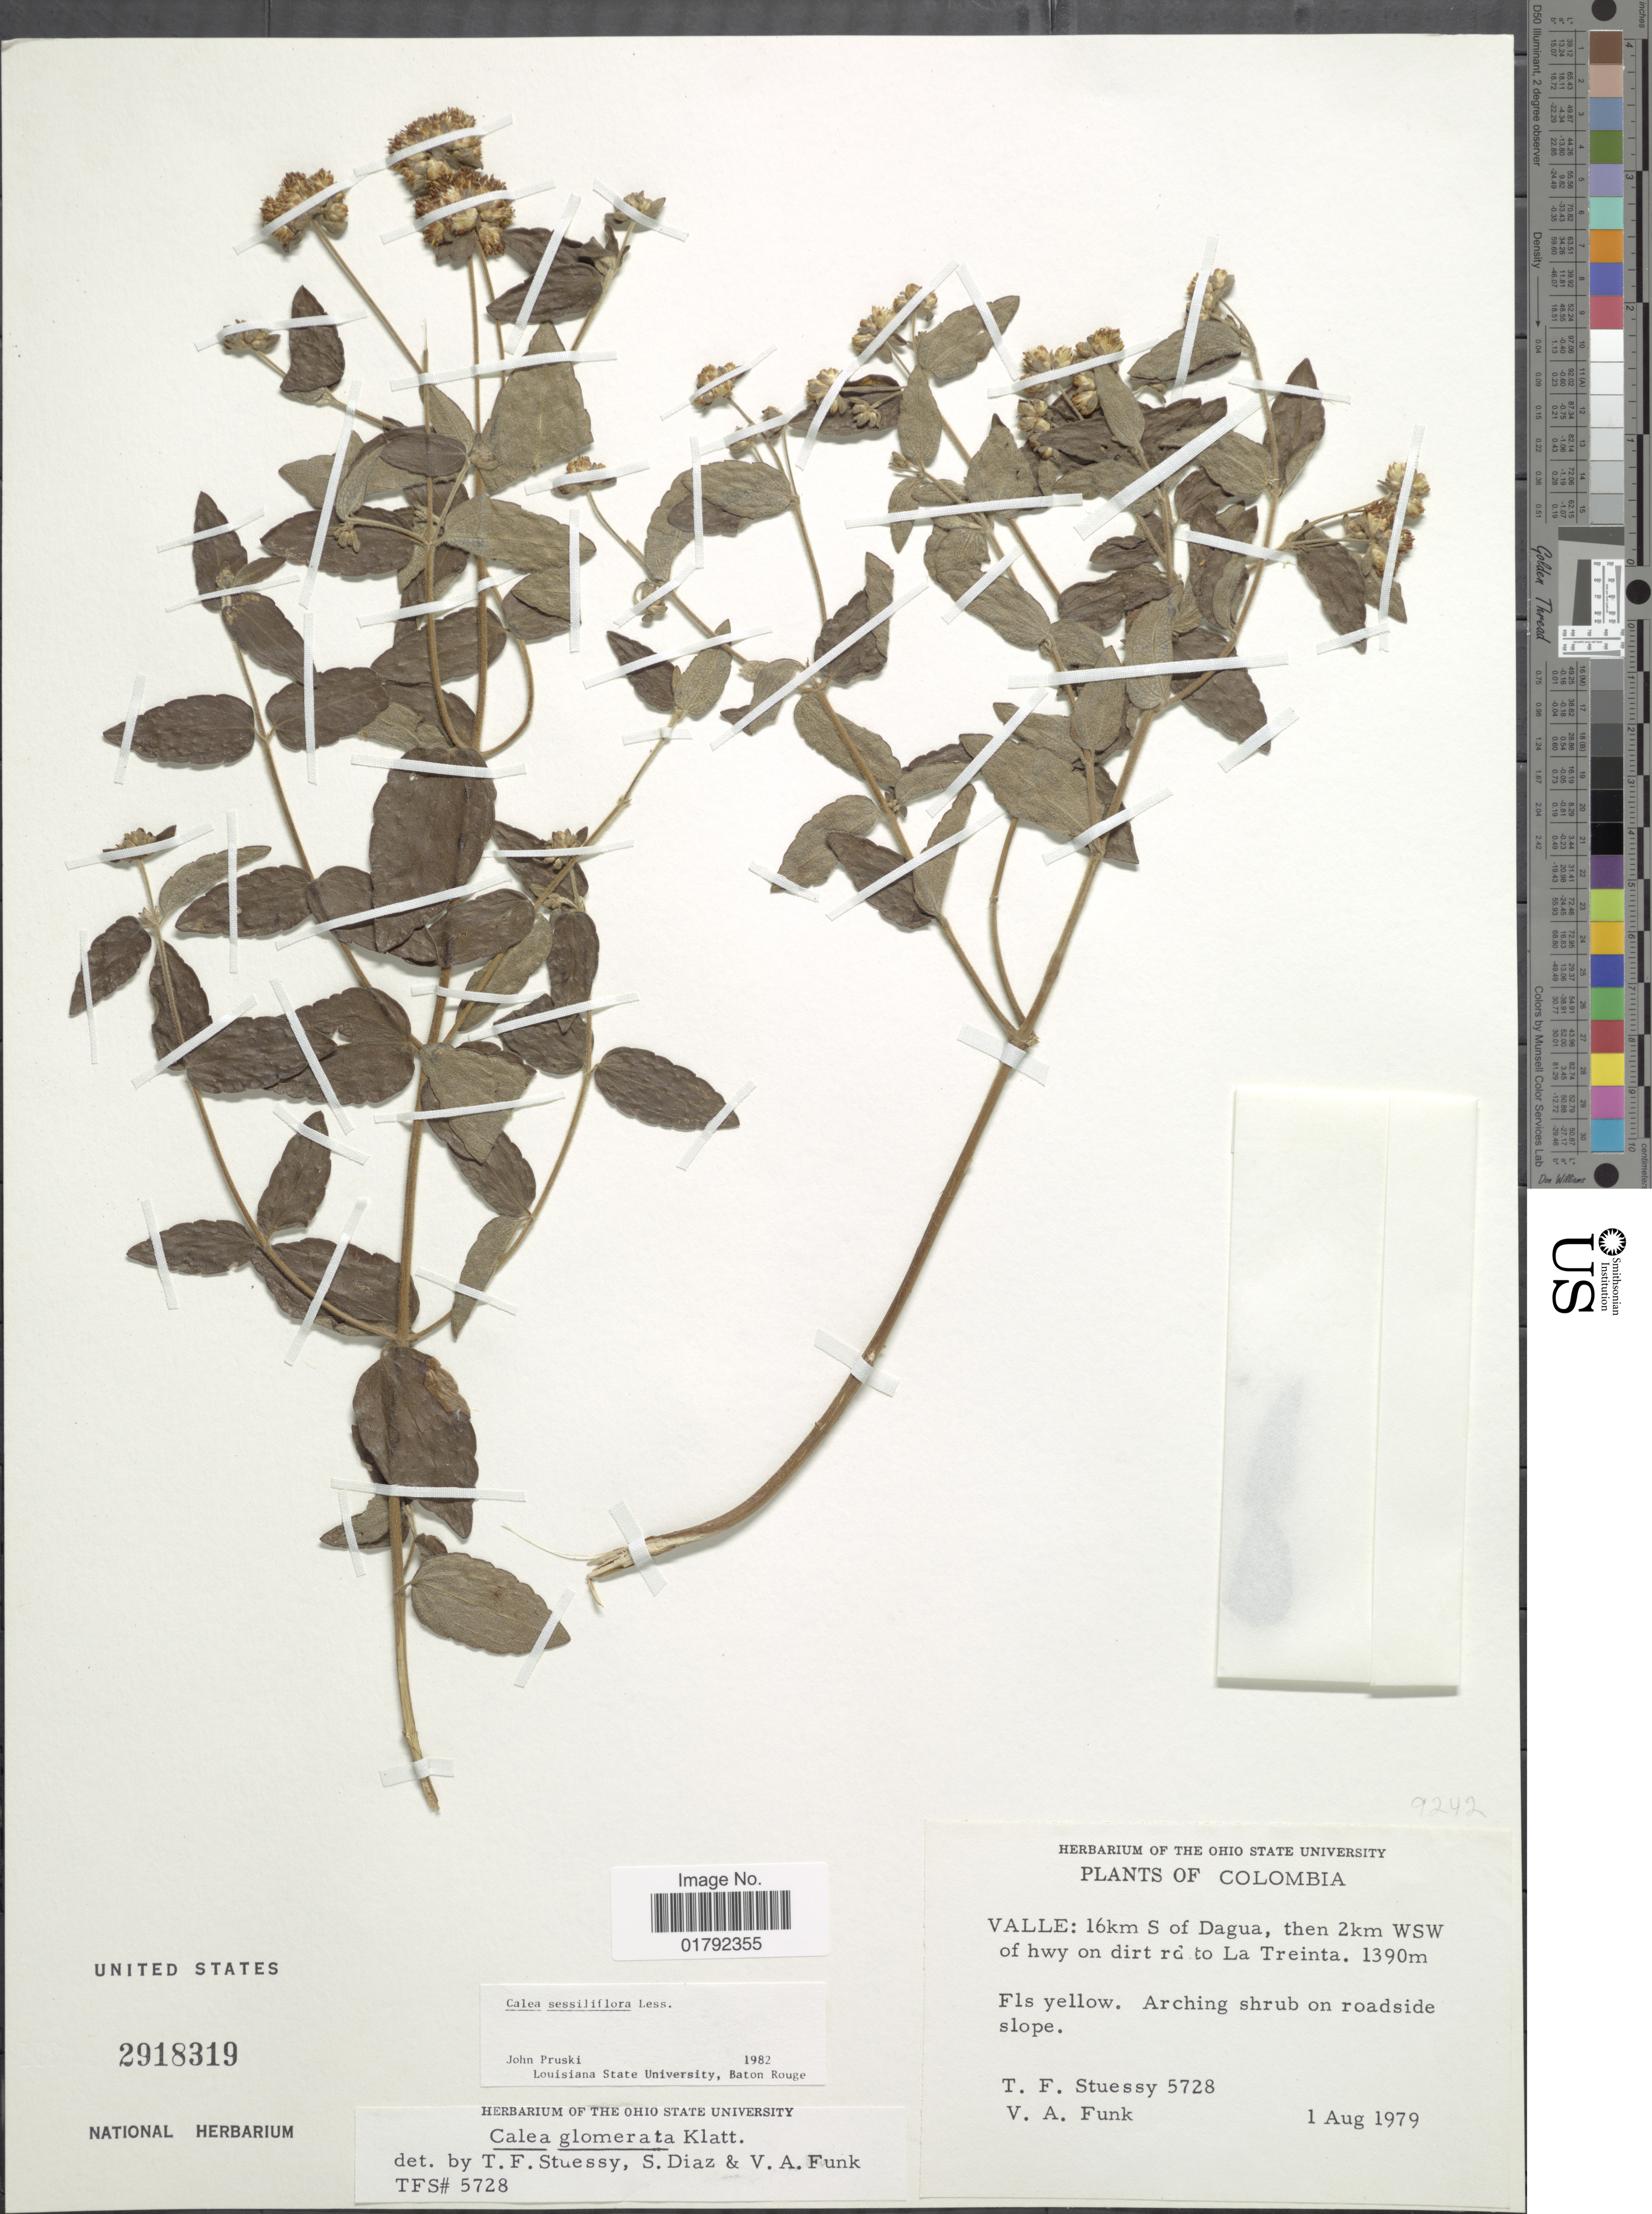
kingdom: Plantae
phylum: Tracheophyta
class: Magnoliopsida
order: Asterales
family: Asteraceae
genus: Calea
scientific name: Calea sessiliflora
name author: Less.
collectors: T. Stuessy & V. Funk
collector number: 5728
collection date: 1979-08-01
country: Colombia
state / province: Valle del Cauca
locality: Valle: 16 km S of Dagua, then 2km WSW of hwy on dirt rd to La Treinta.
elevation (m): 1390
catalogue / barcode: US 2918319